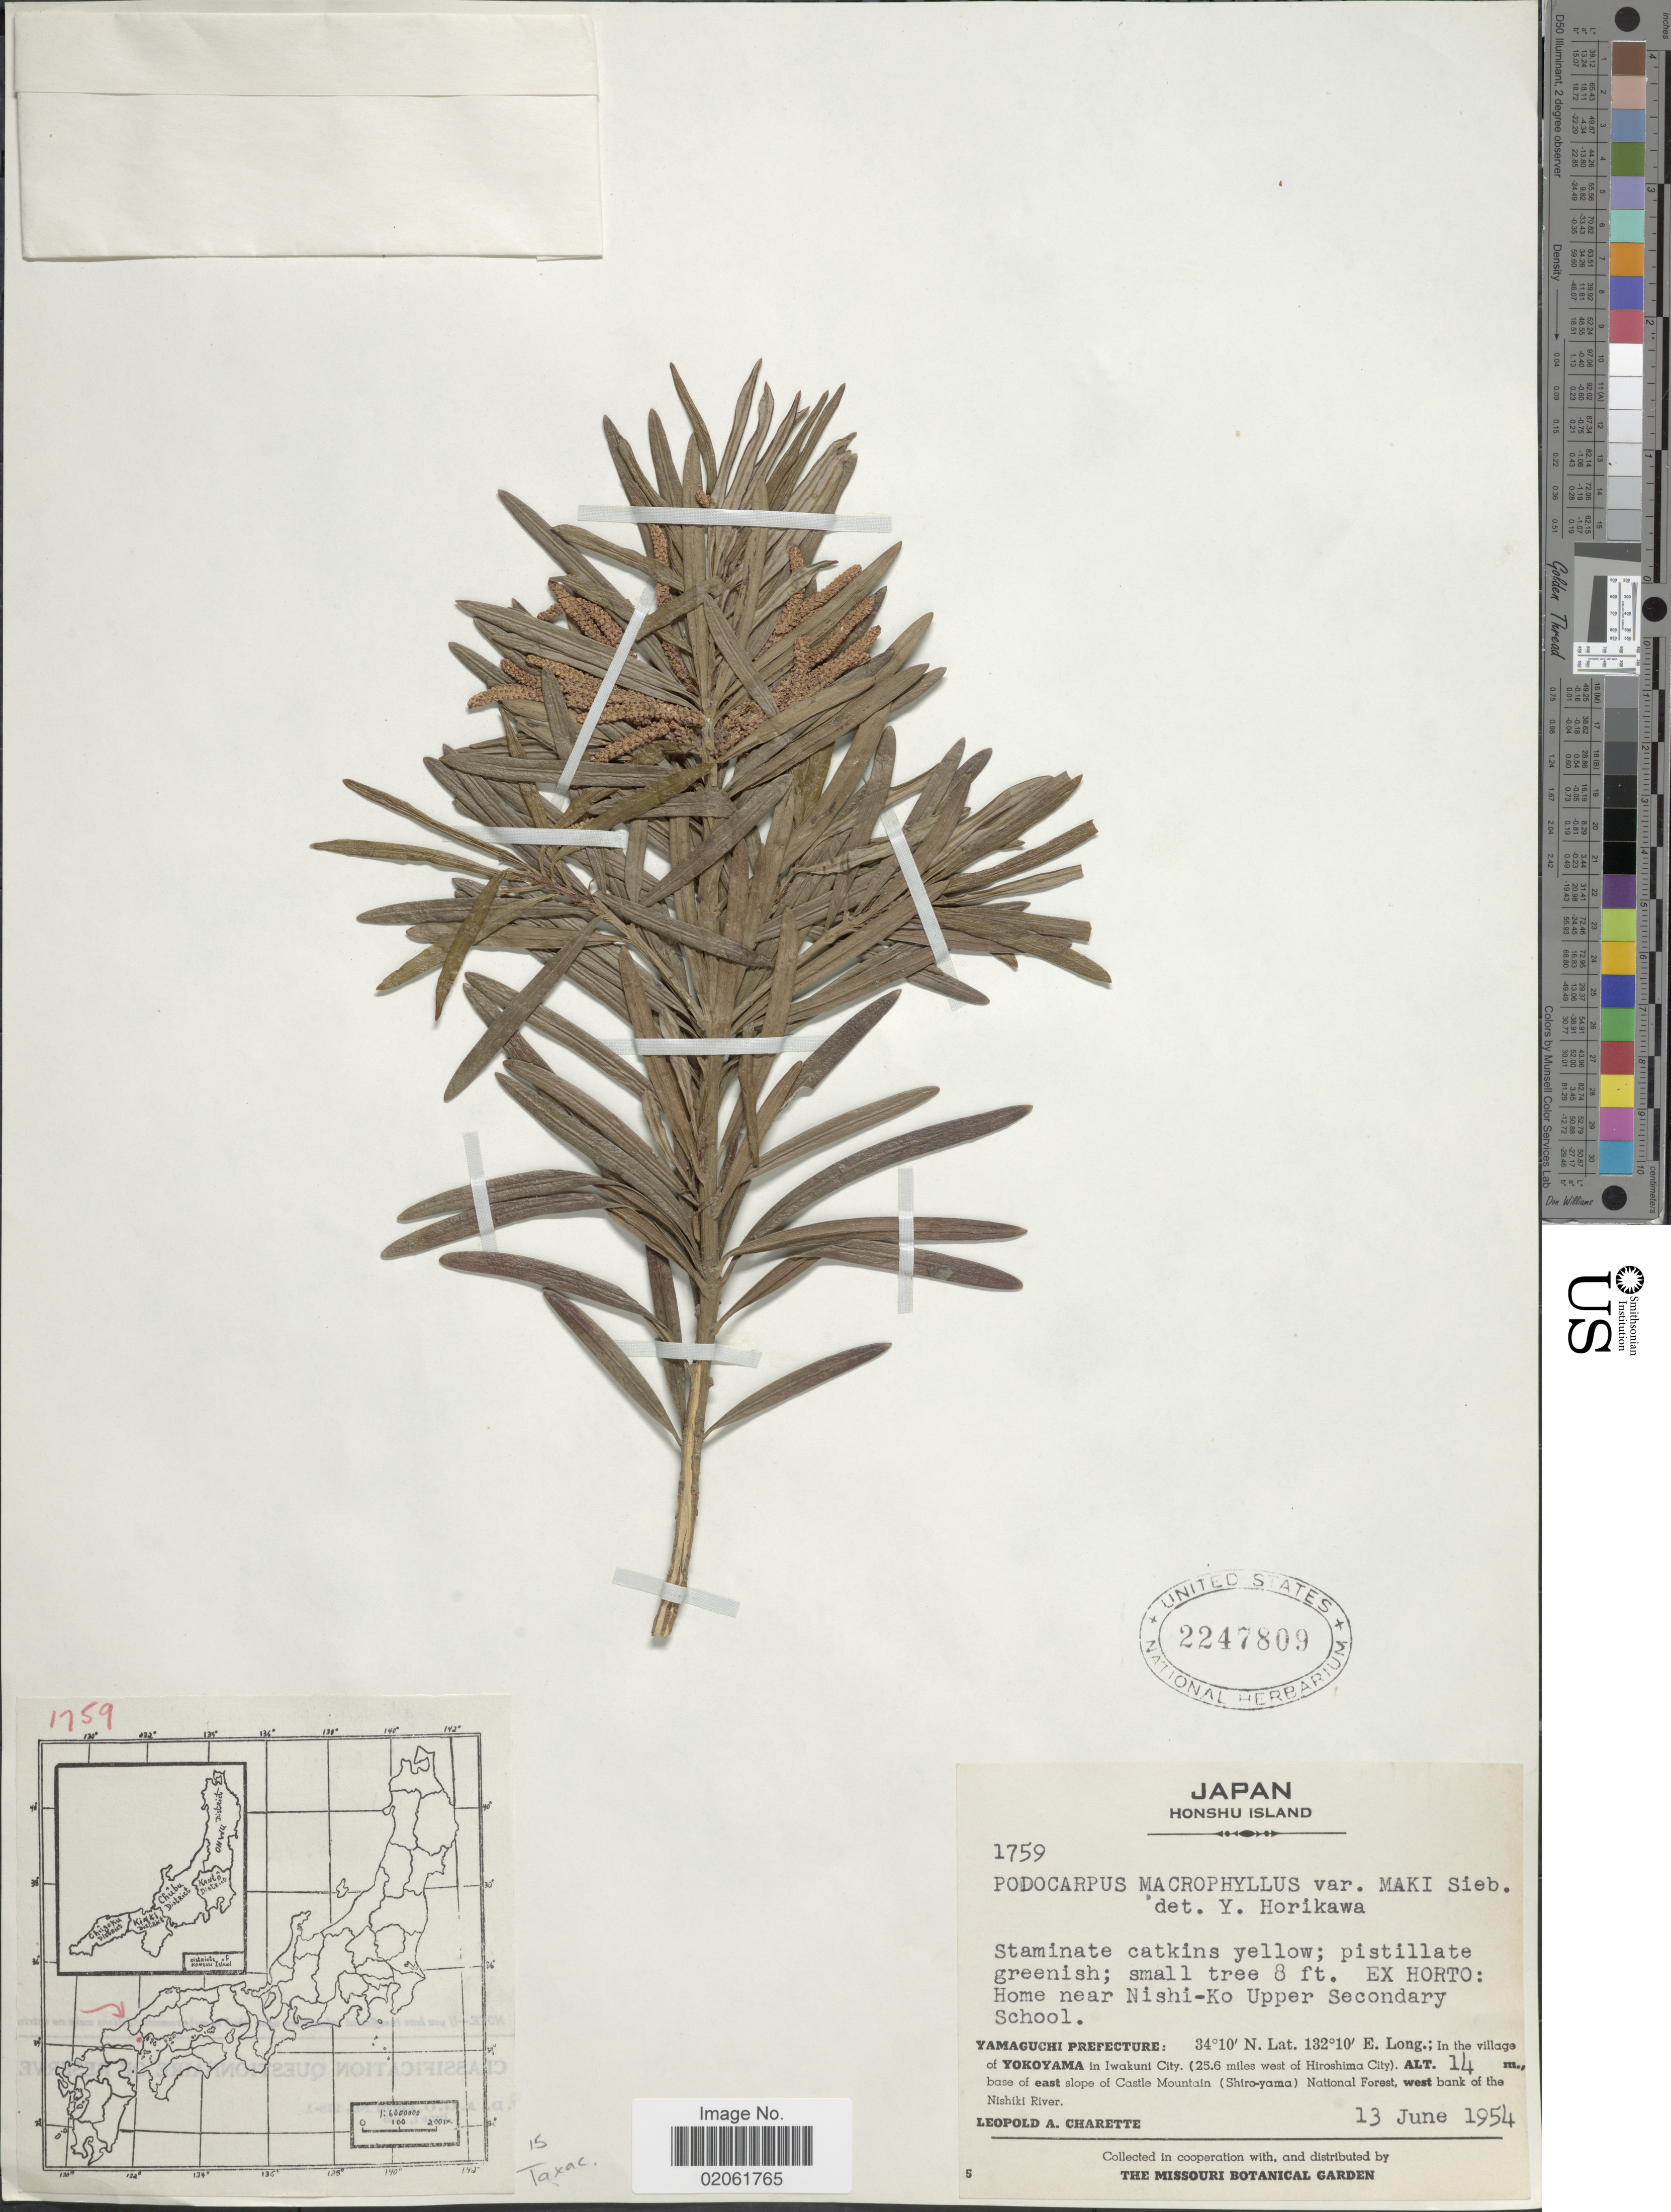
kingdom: Plantae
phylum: Tracheophyta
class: Pinopsida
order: Pinales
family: Podocarpaceae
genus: Podocarpus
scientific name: Podocarpus chinensis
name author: Wall. ex J. Forbes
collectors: L. A. Charette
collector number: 1759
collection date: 1954-06-13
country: Japan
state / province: Yamaguti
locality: Honshu Island, Home near Nishi-Ko Upper Secondary School, Yamaguchi Prefecture: in the village of Yokoyama in Iwakuni City. (25.6 miles west of Hiroshima City) base of east slope of Castle Mountain (Shiro-yama) National Forest, west bank of the Nishiki River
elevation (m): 14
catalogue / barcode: US 2247809